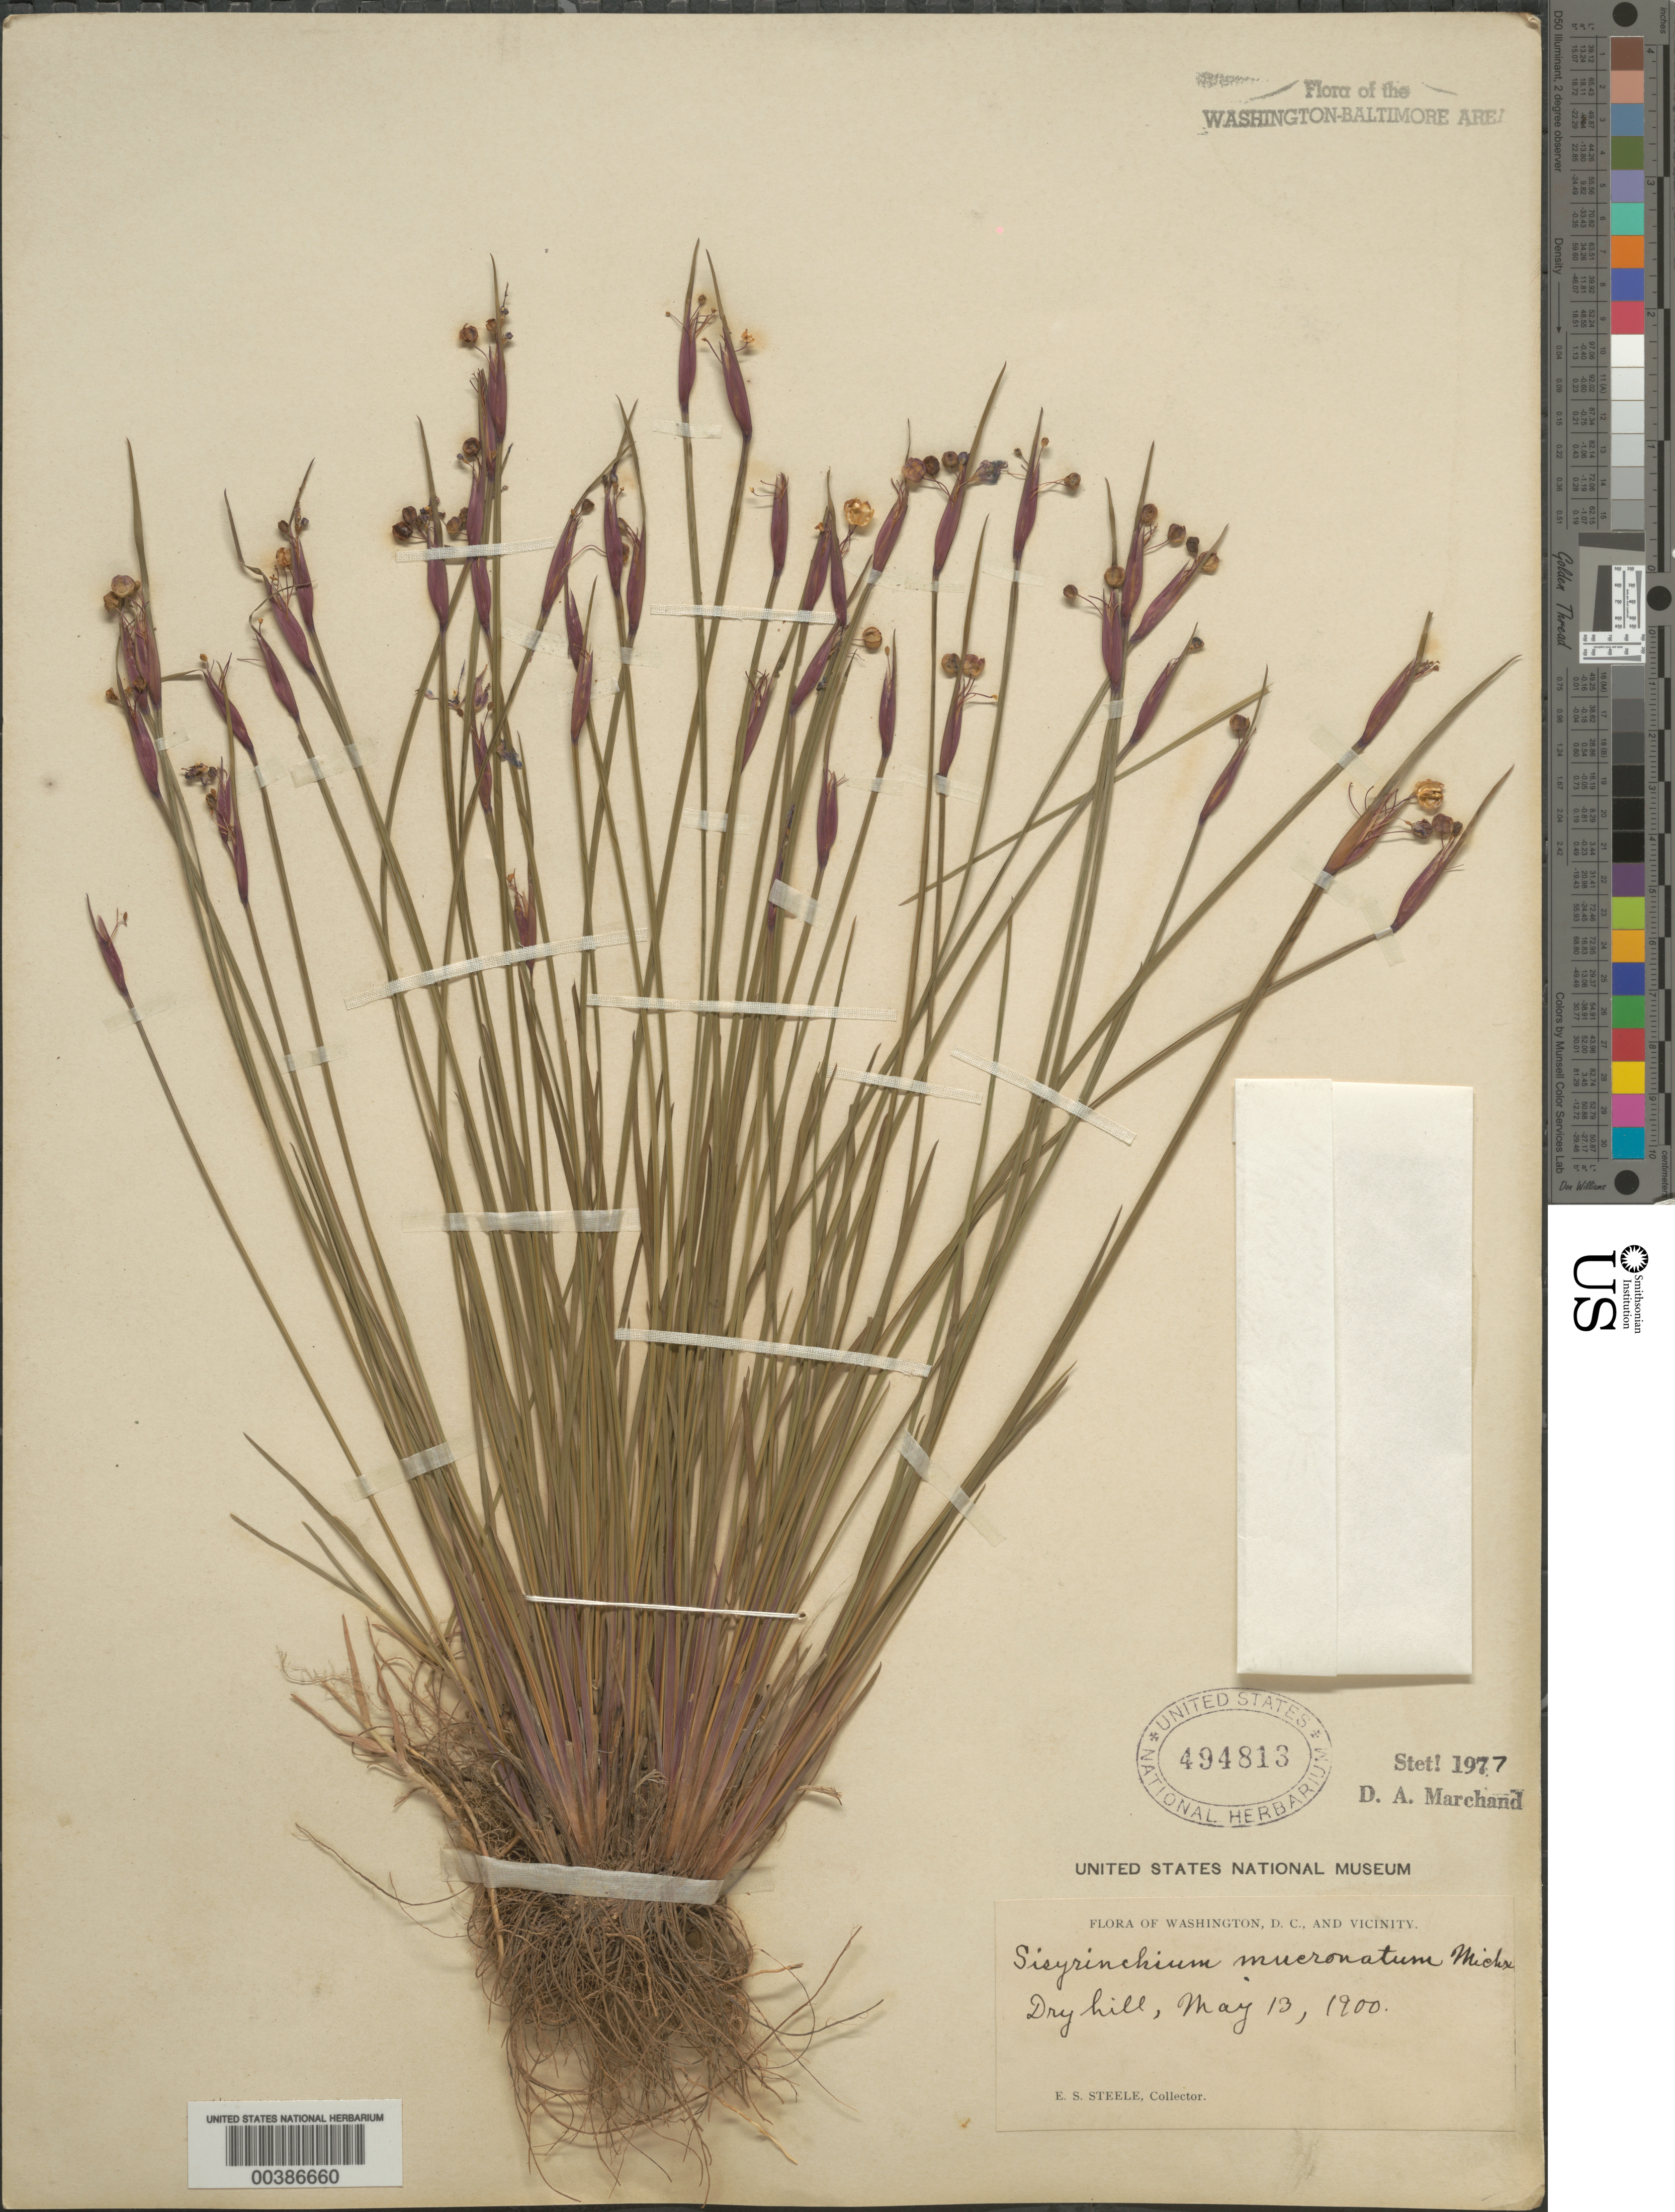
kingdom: Plantae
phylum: Tracheophyta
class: Liliopsida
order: Asparagales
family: Iridaceae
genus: Sisyrinchium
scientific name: Sisyrinchium mucronatum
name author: Michx.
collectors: E. Steele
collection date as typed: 13 May 1900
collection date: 1900-05-13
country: United States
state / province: District of Columbia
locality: Washington DC area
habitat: Dry hill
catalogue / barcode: US 494813